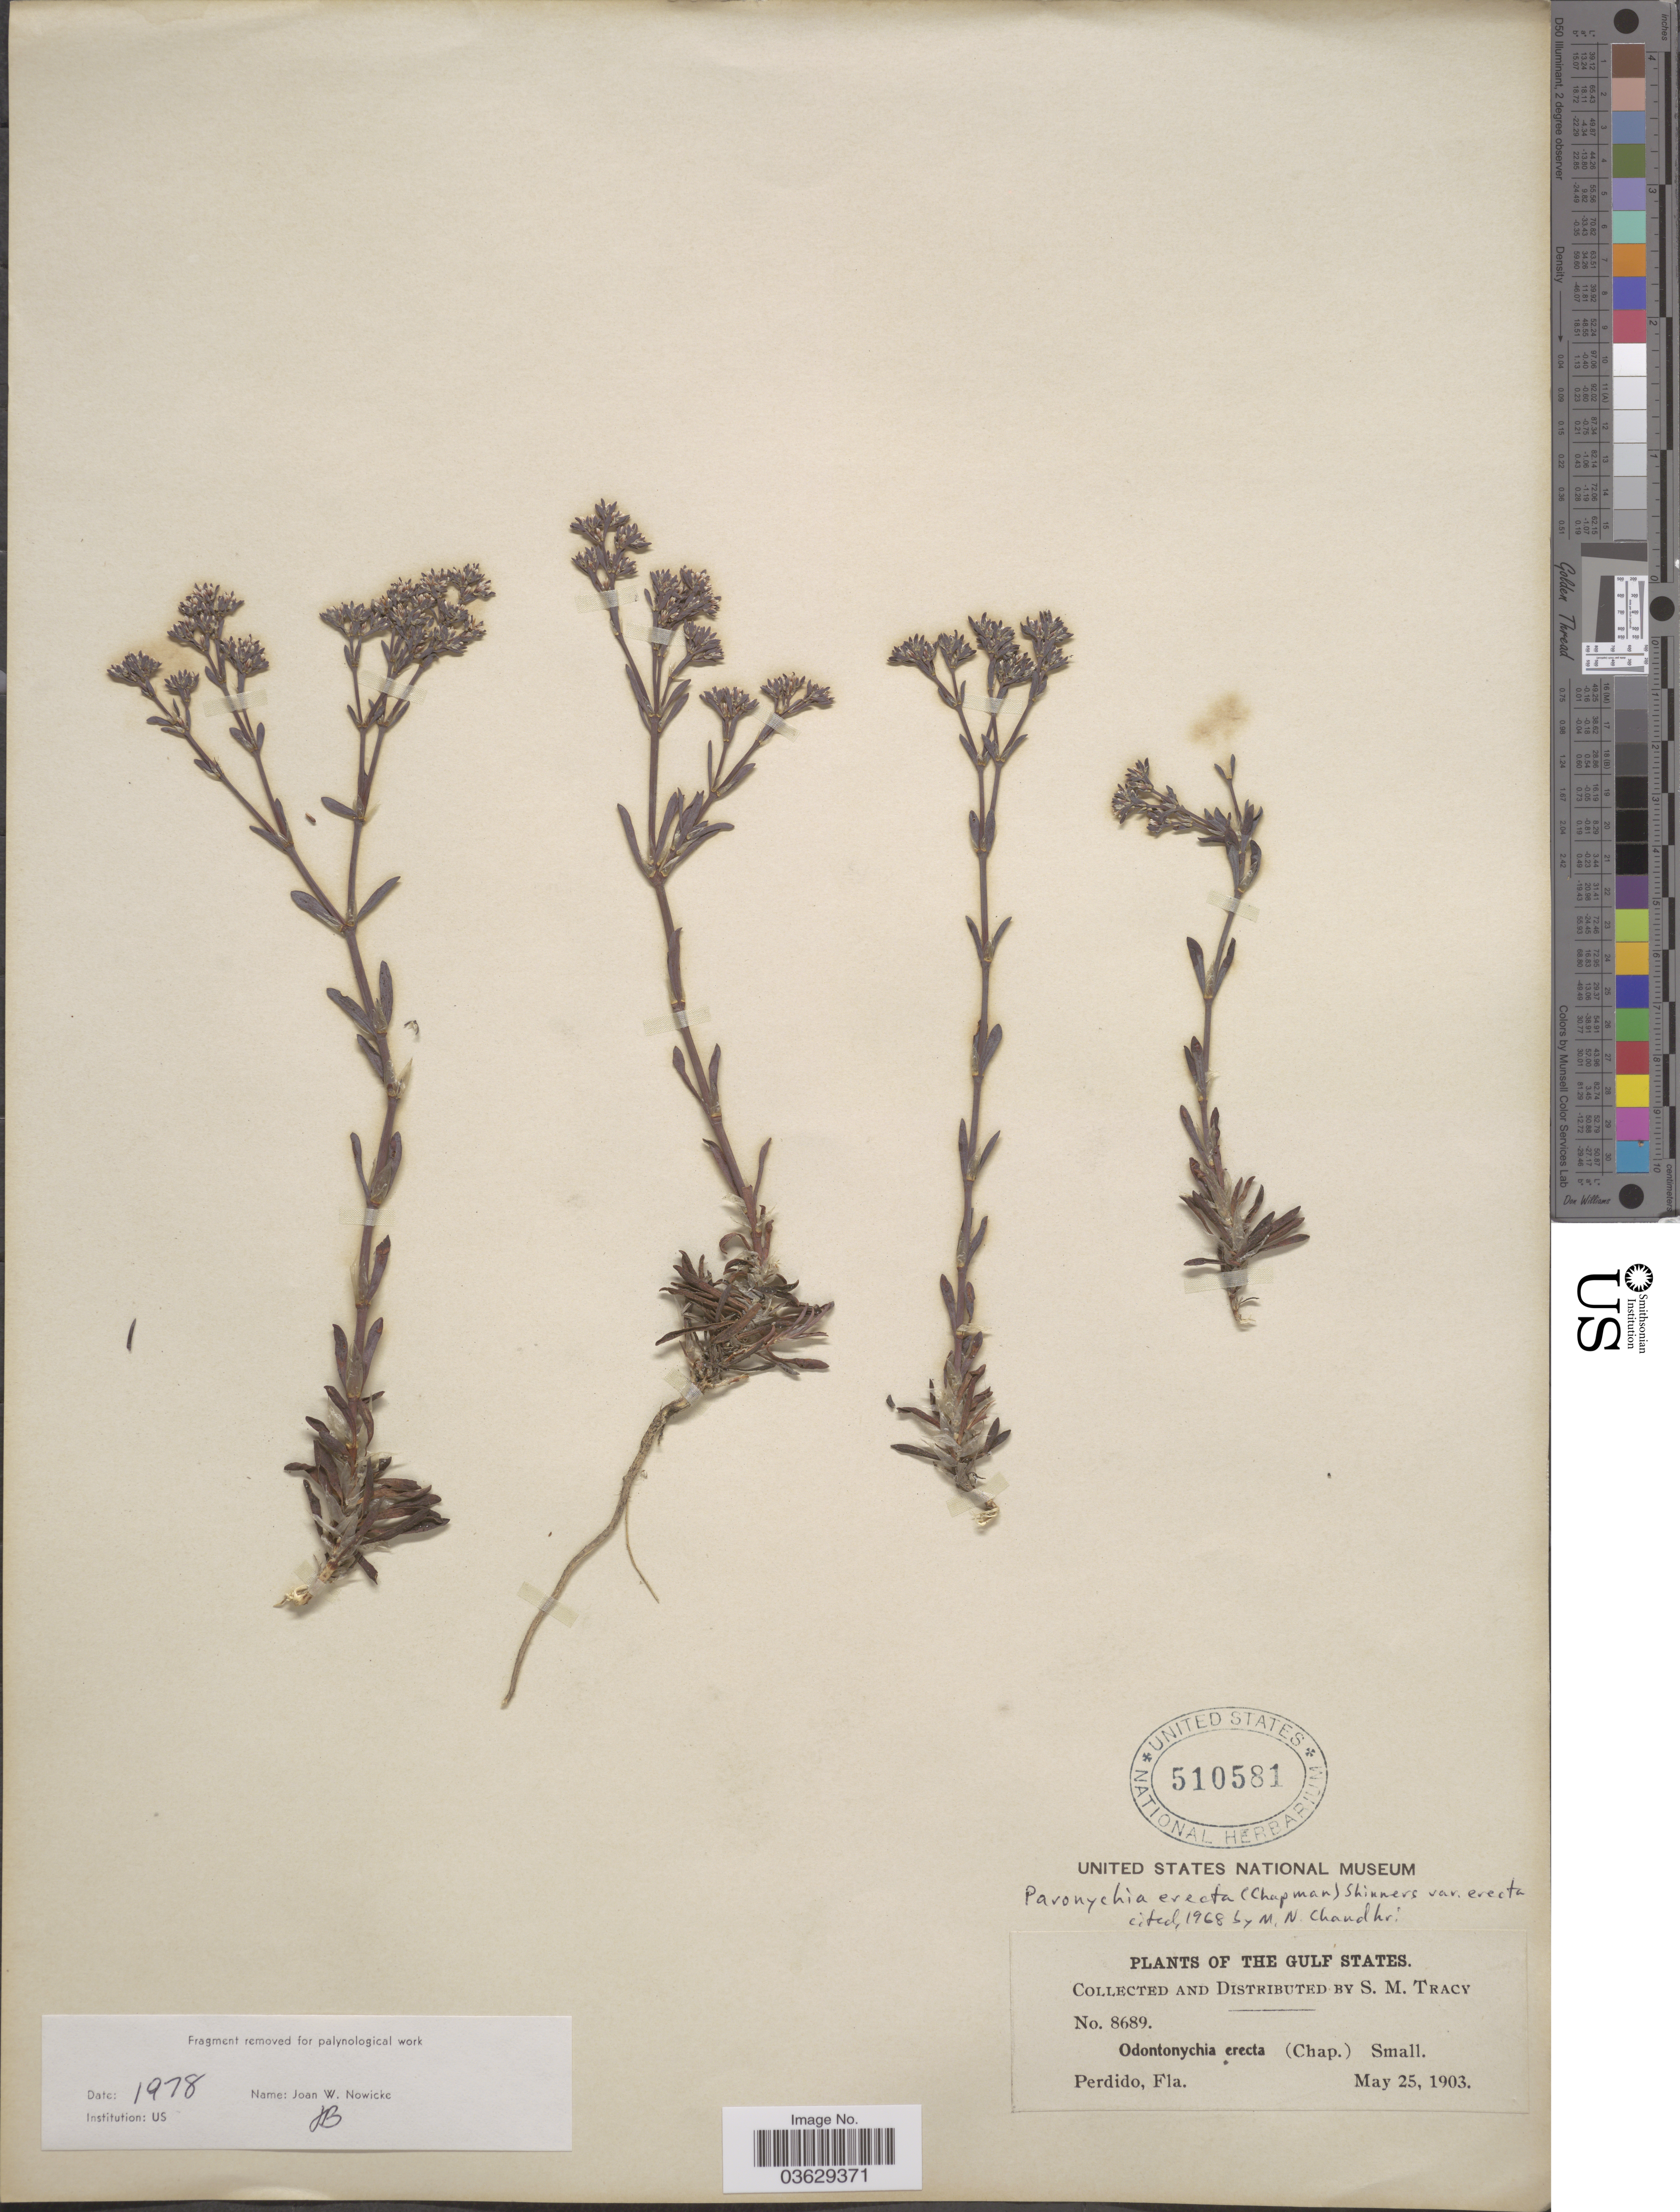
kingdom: Plantae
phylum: Tracheophyta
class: Magnoliopsida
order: Caryophyllales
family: Caryophyllaceae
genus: Paronychia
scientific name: Paronychia erecta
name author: (Chapm.) Shinners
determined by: Strong, Mark T., (BOT), Smithsonian Institution - National Museum of Natural History (UNITED STATES)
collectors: S. M. Tracy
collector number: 8689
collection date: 1903-05-25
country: United States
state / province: Florida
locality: The Gulf States. Perdido.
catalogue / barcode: US 510581